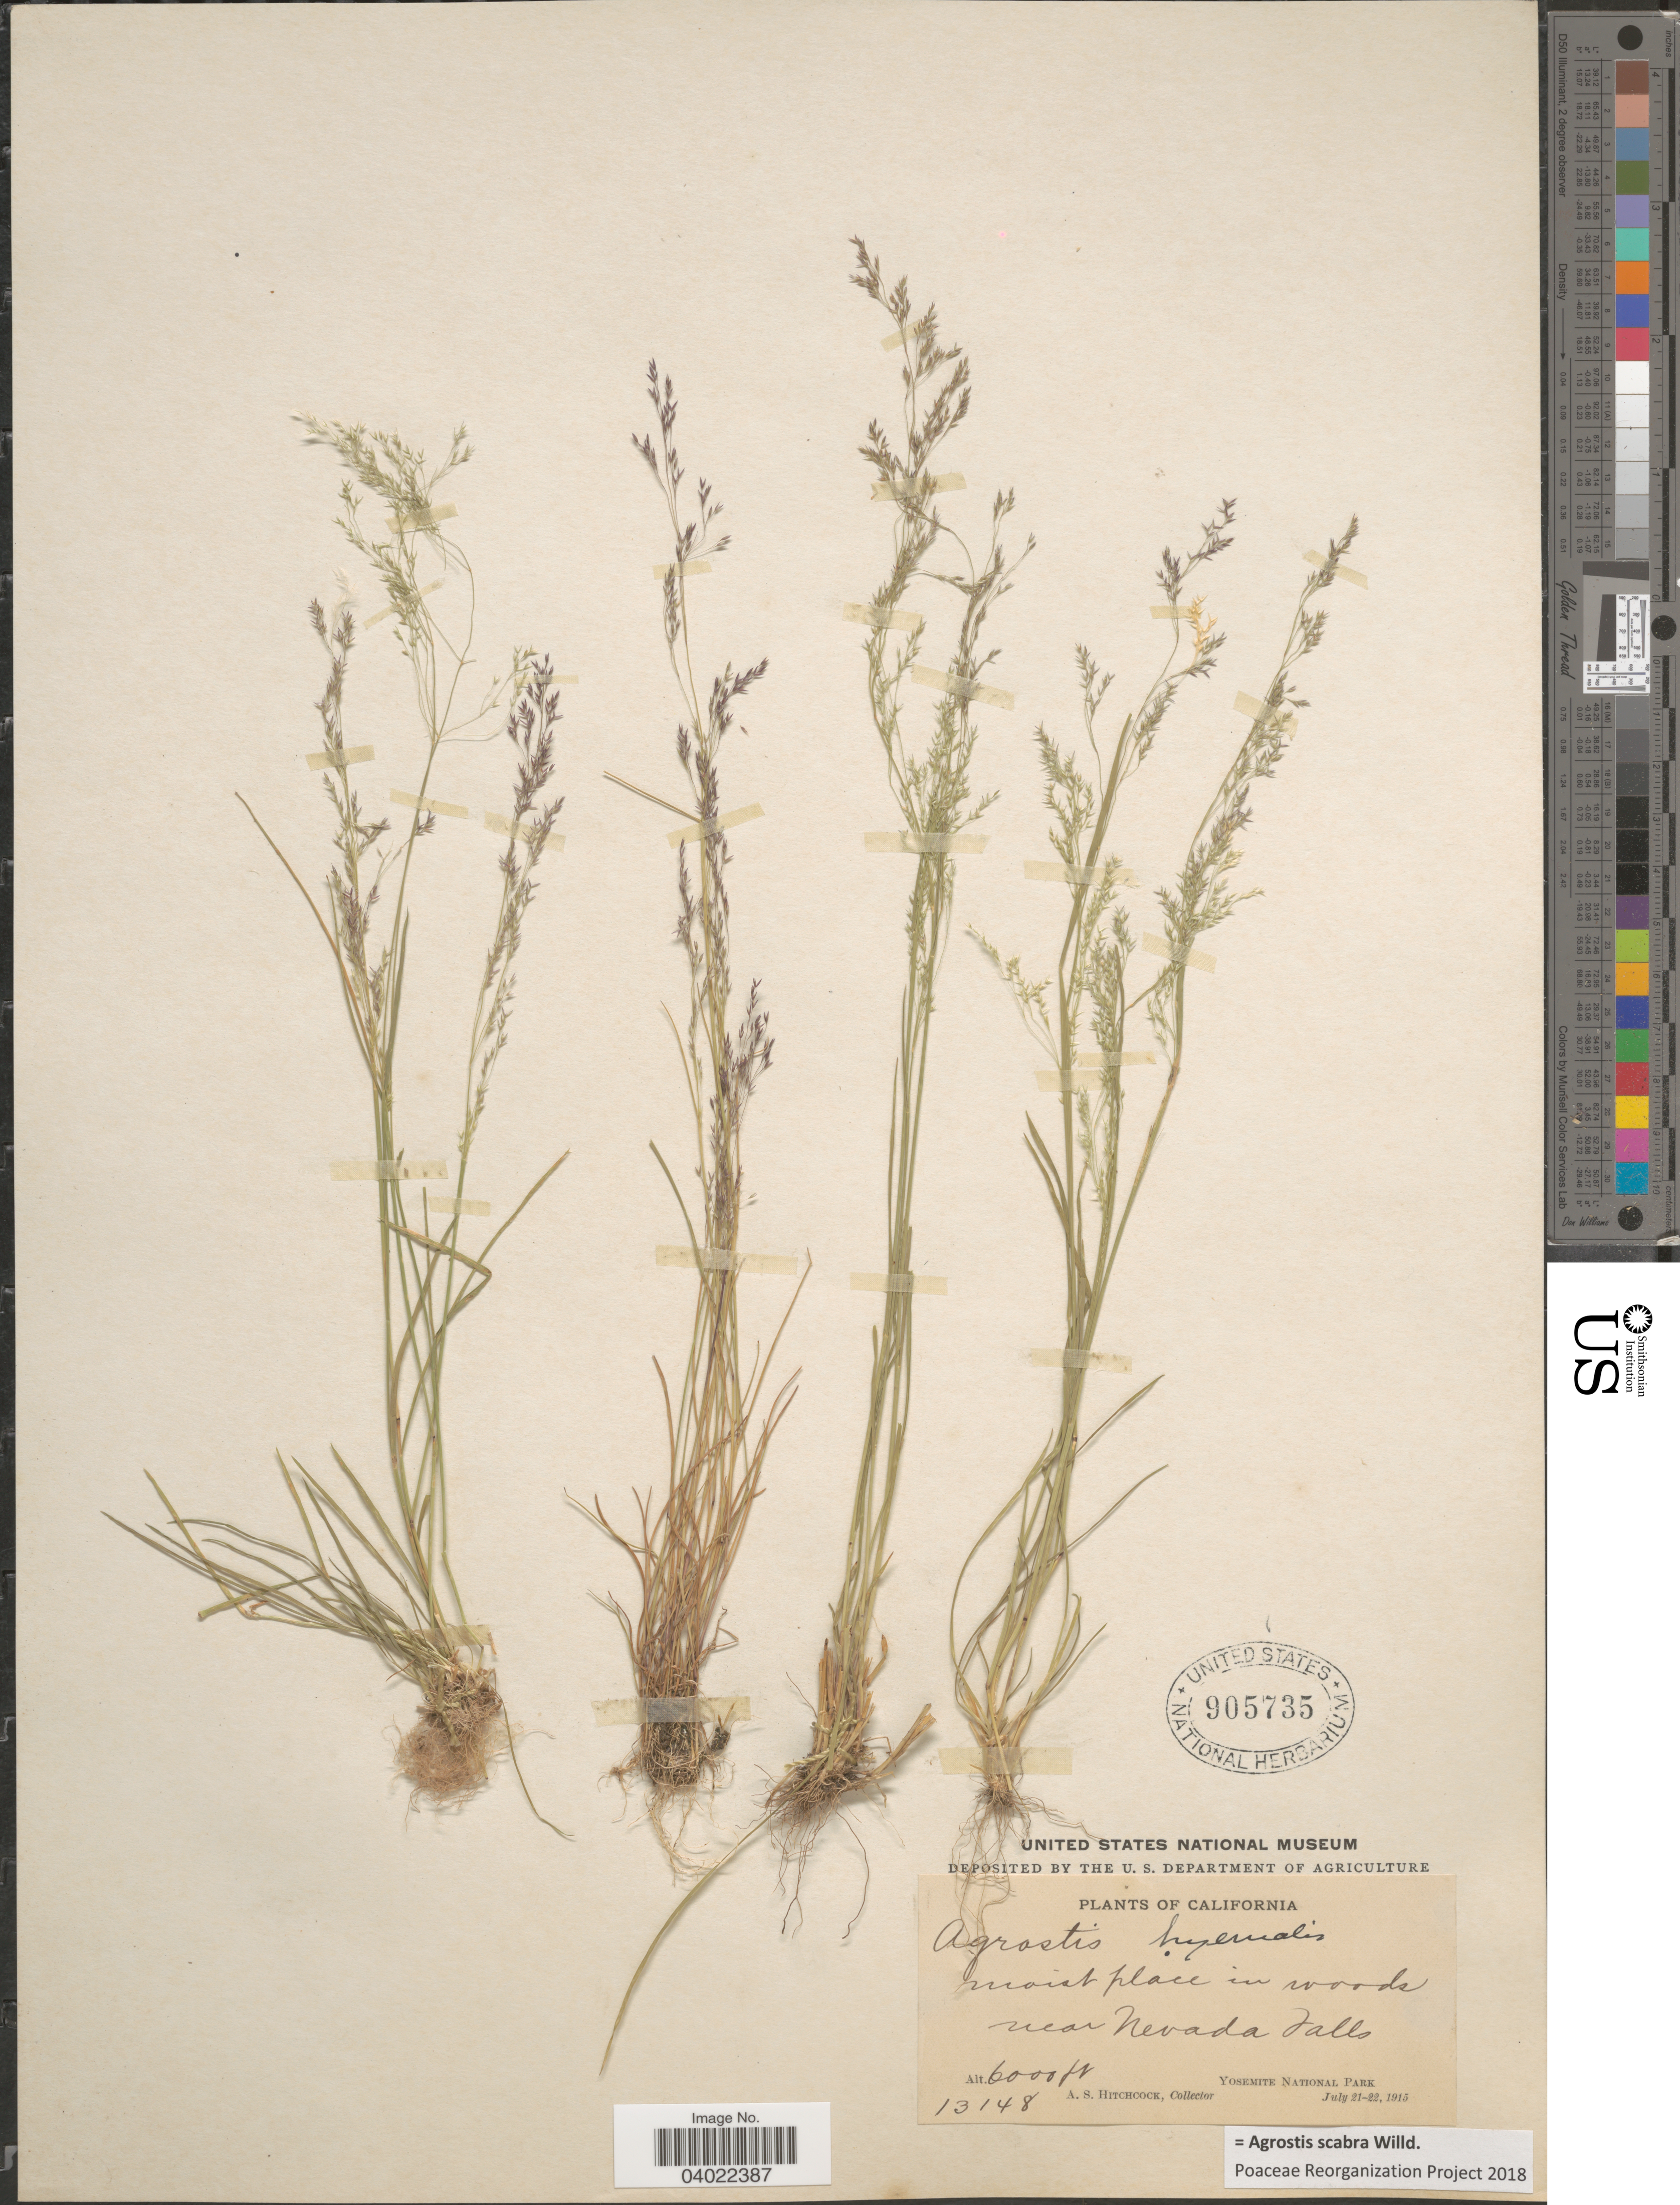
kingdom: Plantae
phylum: Tracheophyta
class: Liliopsida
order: Poales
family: Poaceae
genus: Agrostis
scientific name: Agrostis scabra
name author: Willd.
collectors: A. S. Hitchcock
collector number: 13148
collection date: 1915-07-21/1915-07-22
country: United States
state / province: California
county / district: Mariposa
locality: Moist place in woods near Nevada Falls. Yosemite National Park.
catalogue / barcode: US 905735